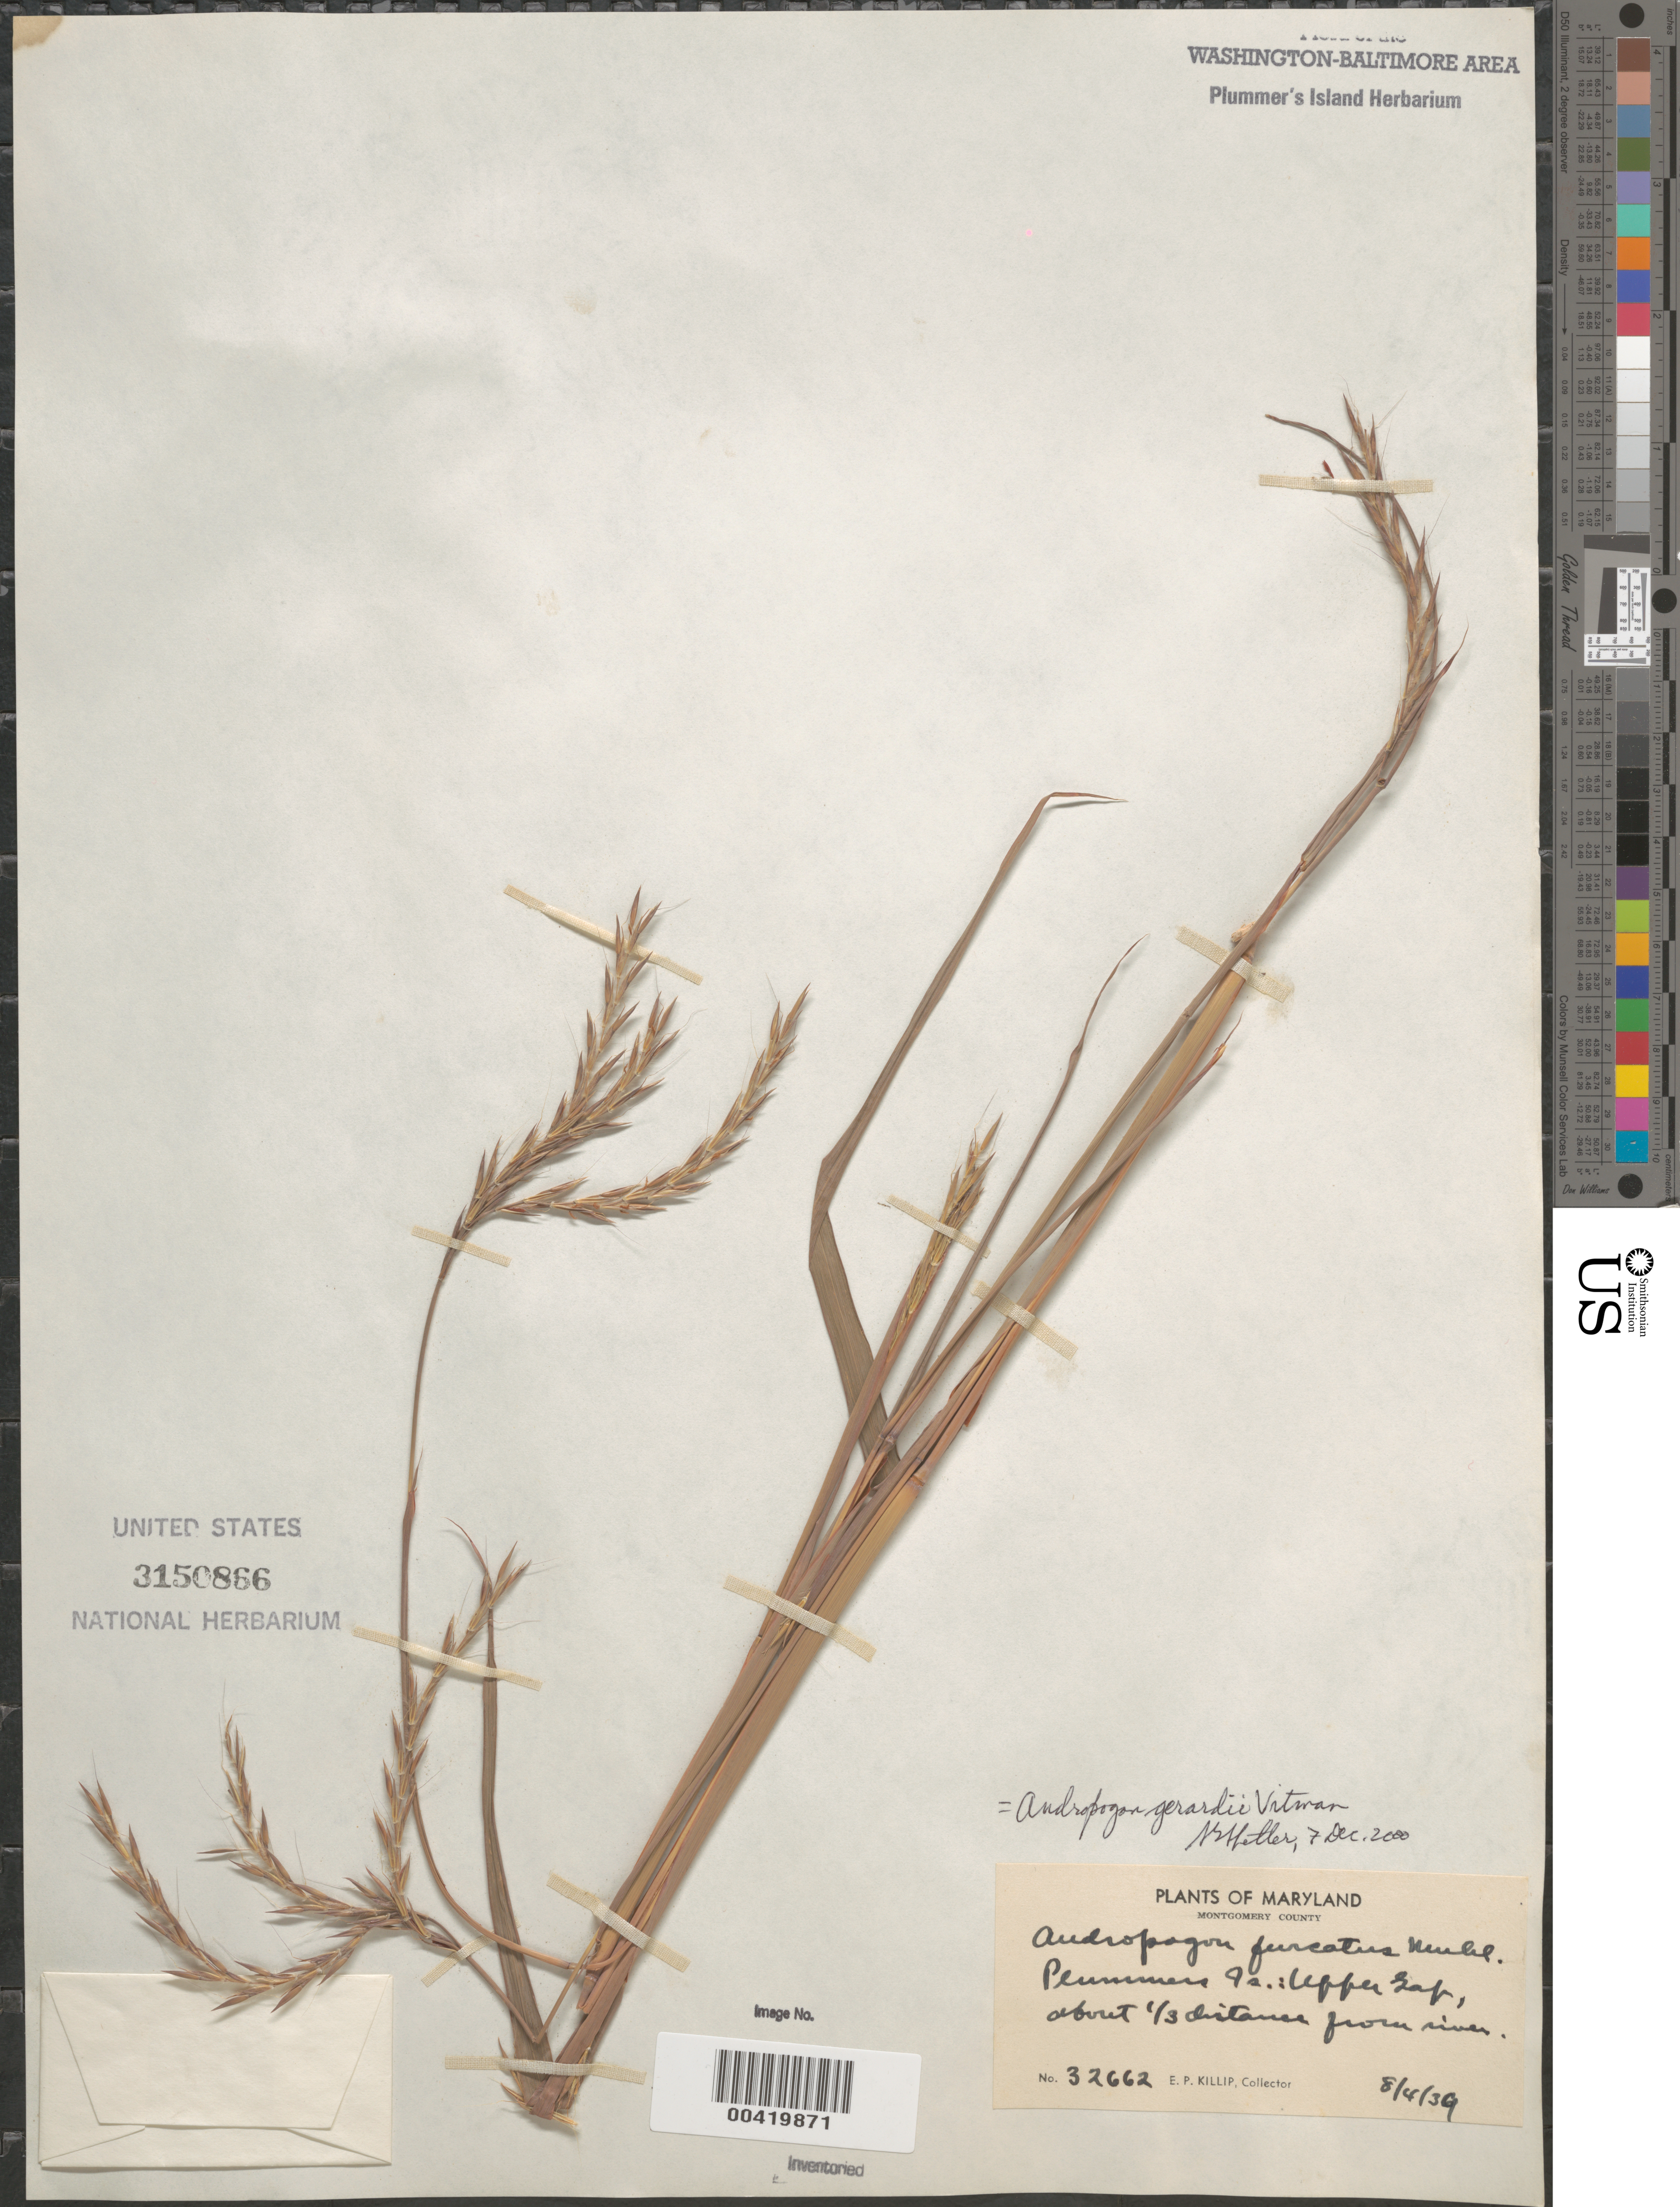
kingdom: Plantae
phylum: Tracheophyta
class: Liliopsida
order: Poales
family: Poaceae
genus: Andropogon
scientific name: Andropogon gerardii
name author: Vitman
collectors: E. P. Killip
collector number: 32662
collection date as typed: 04 Aug 1939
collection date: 1939-08-04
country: United States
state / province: Maryland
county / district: Montgomery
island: Plummers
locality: Plummer's Island; Upper Gap, about 1/3 Distance from river C. & O. Canal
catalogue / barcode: US 3150866